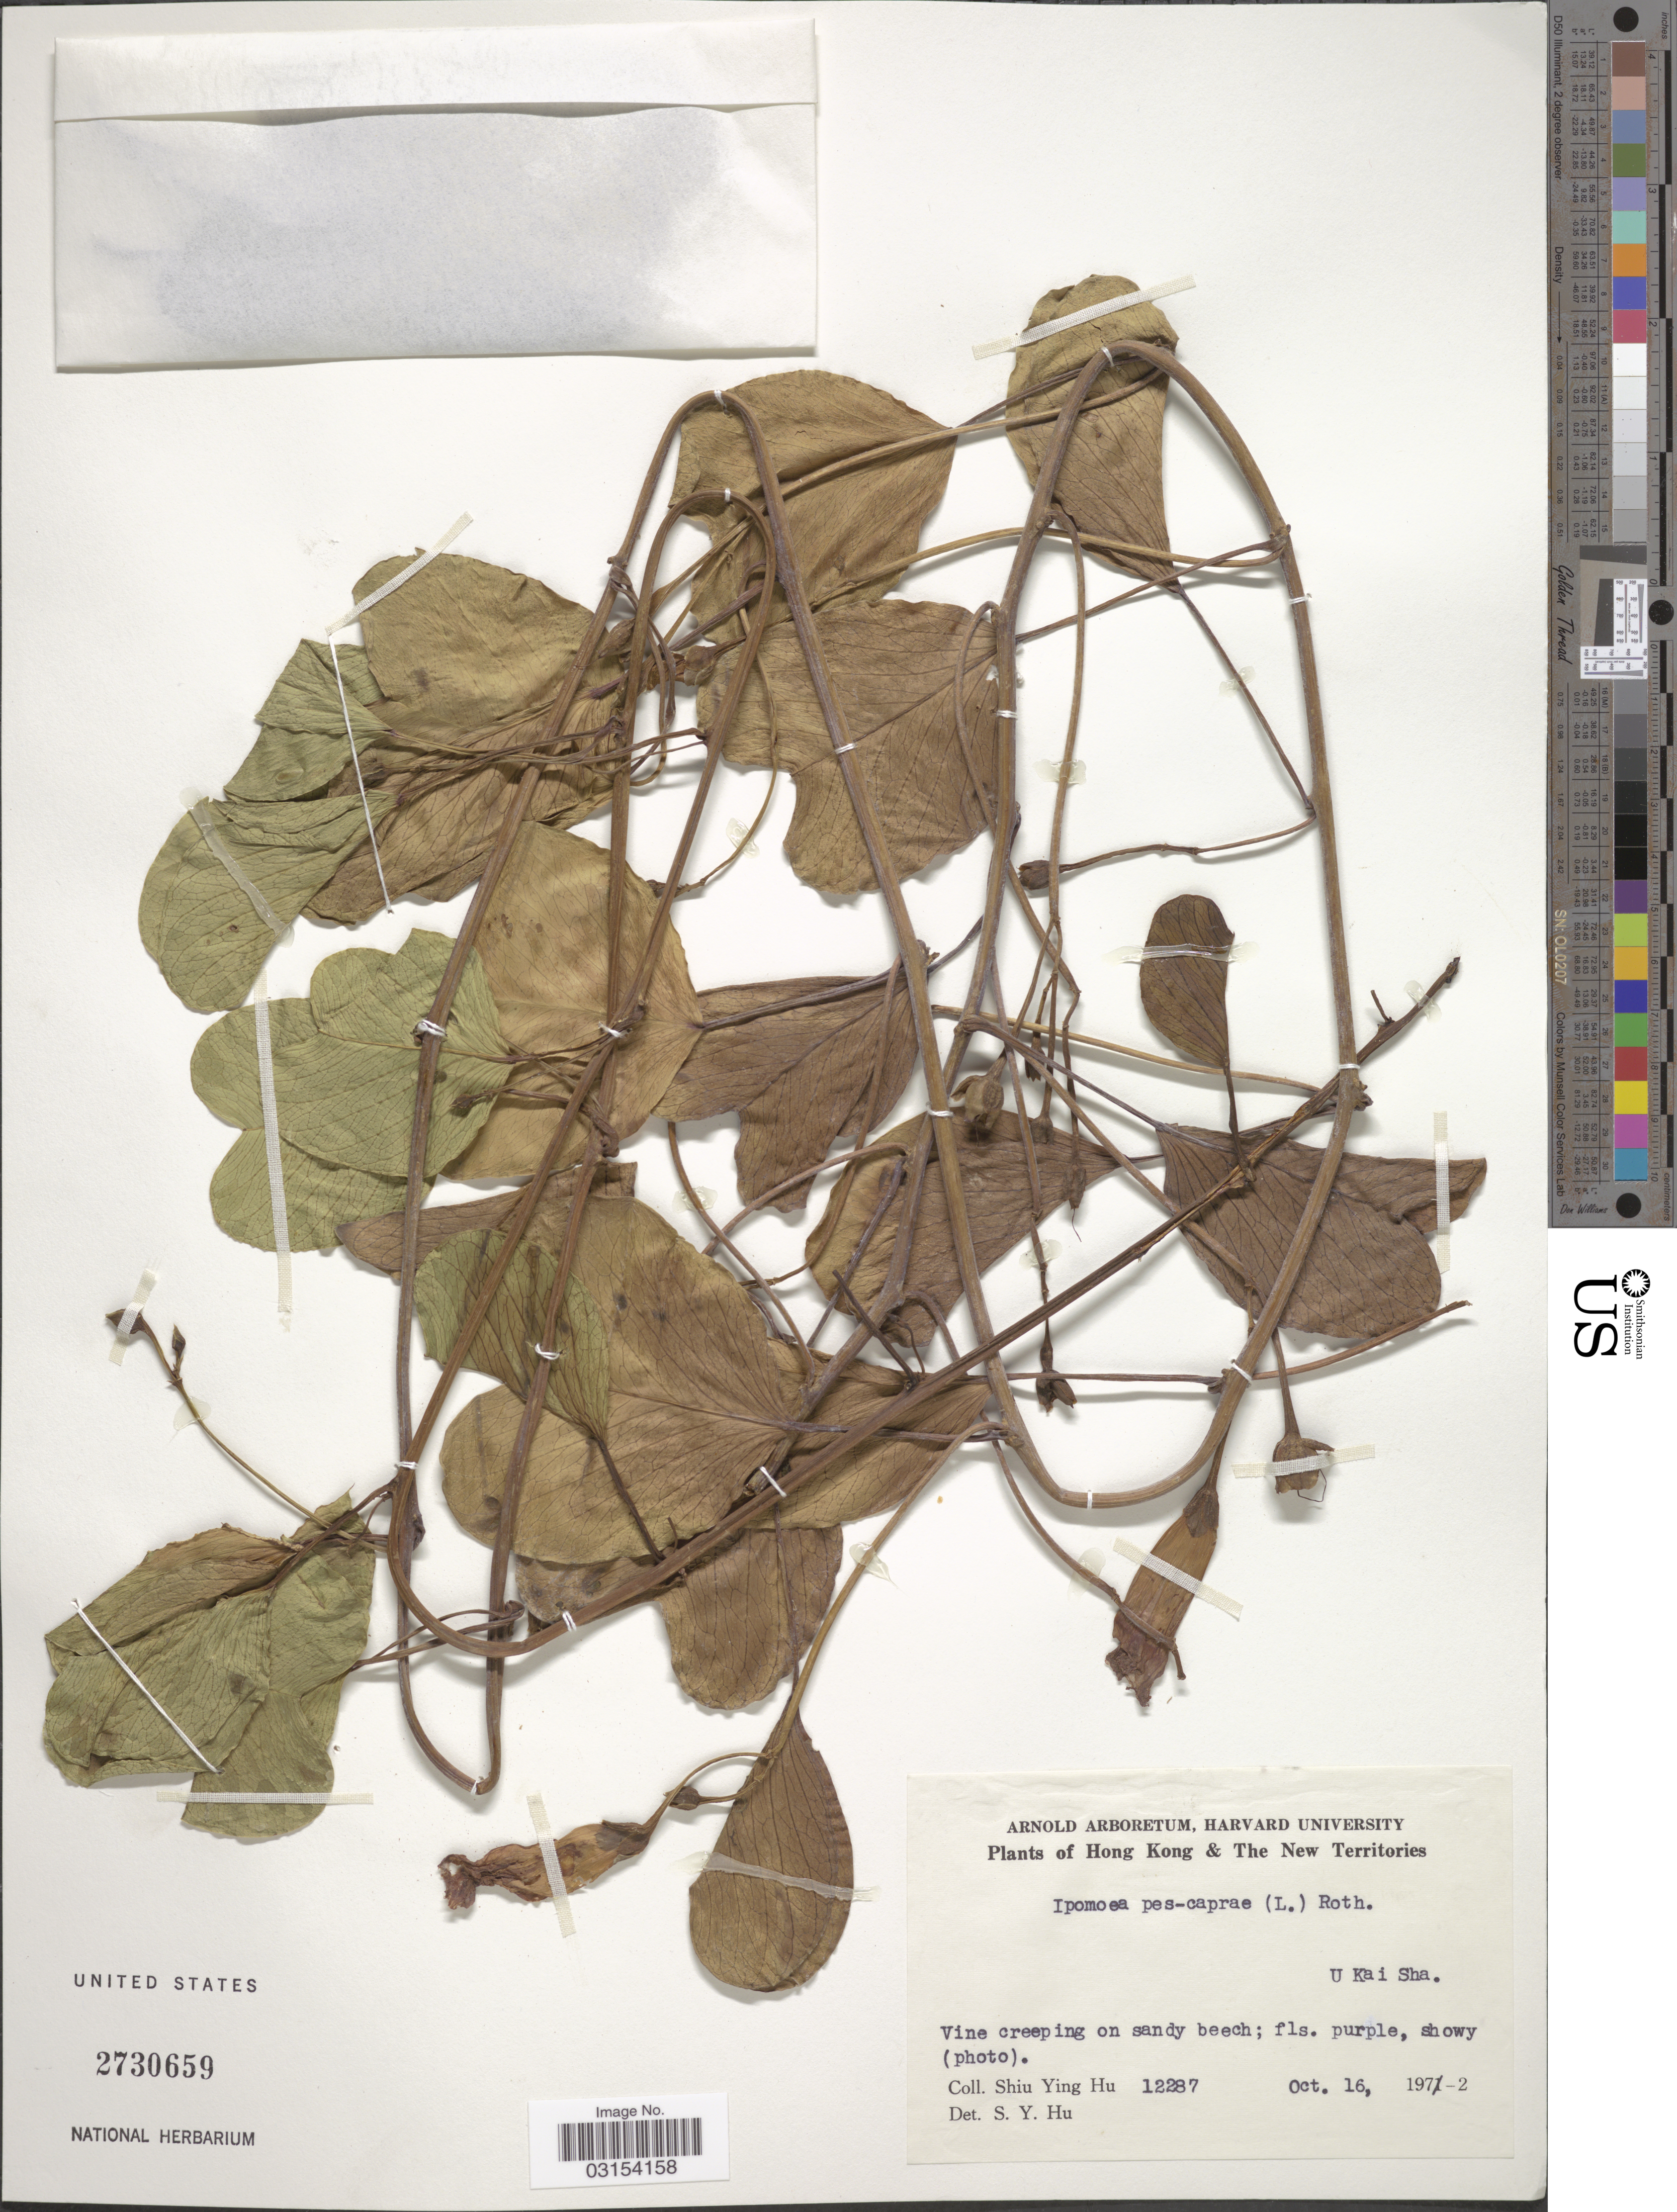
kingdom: Plantae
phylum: Tracheophyta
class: Magnoliopsida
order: Solanales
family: Convolvulaceae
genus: Ipomoea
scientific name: Ipomoea pes-caprae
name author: (L.) R. Br.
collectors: S. Y. Hu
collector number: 12287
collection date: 1972-10-16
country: China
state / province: Hong Kong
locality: Hong Kong & The New Territories, U Kai Sha.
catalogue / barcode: US 2730659